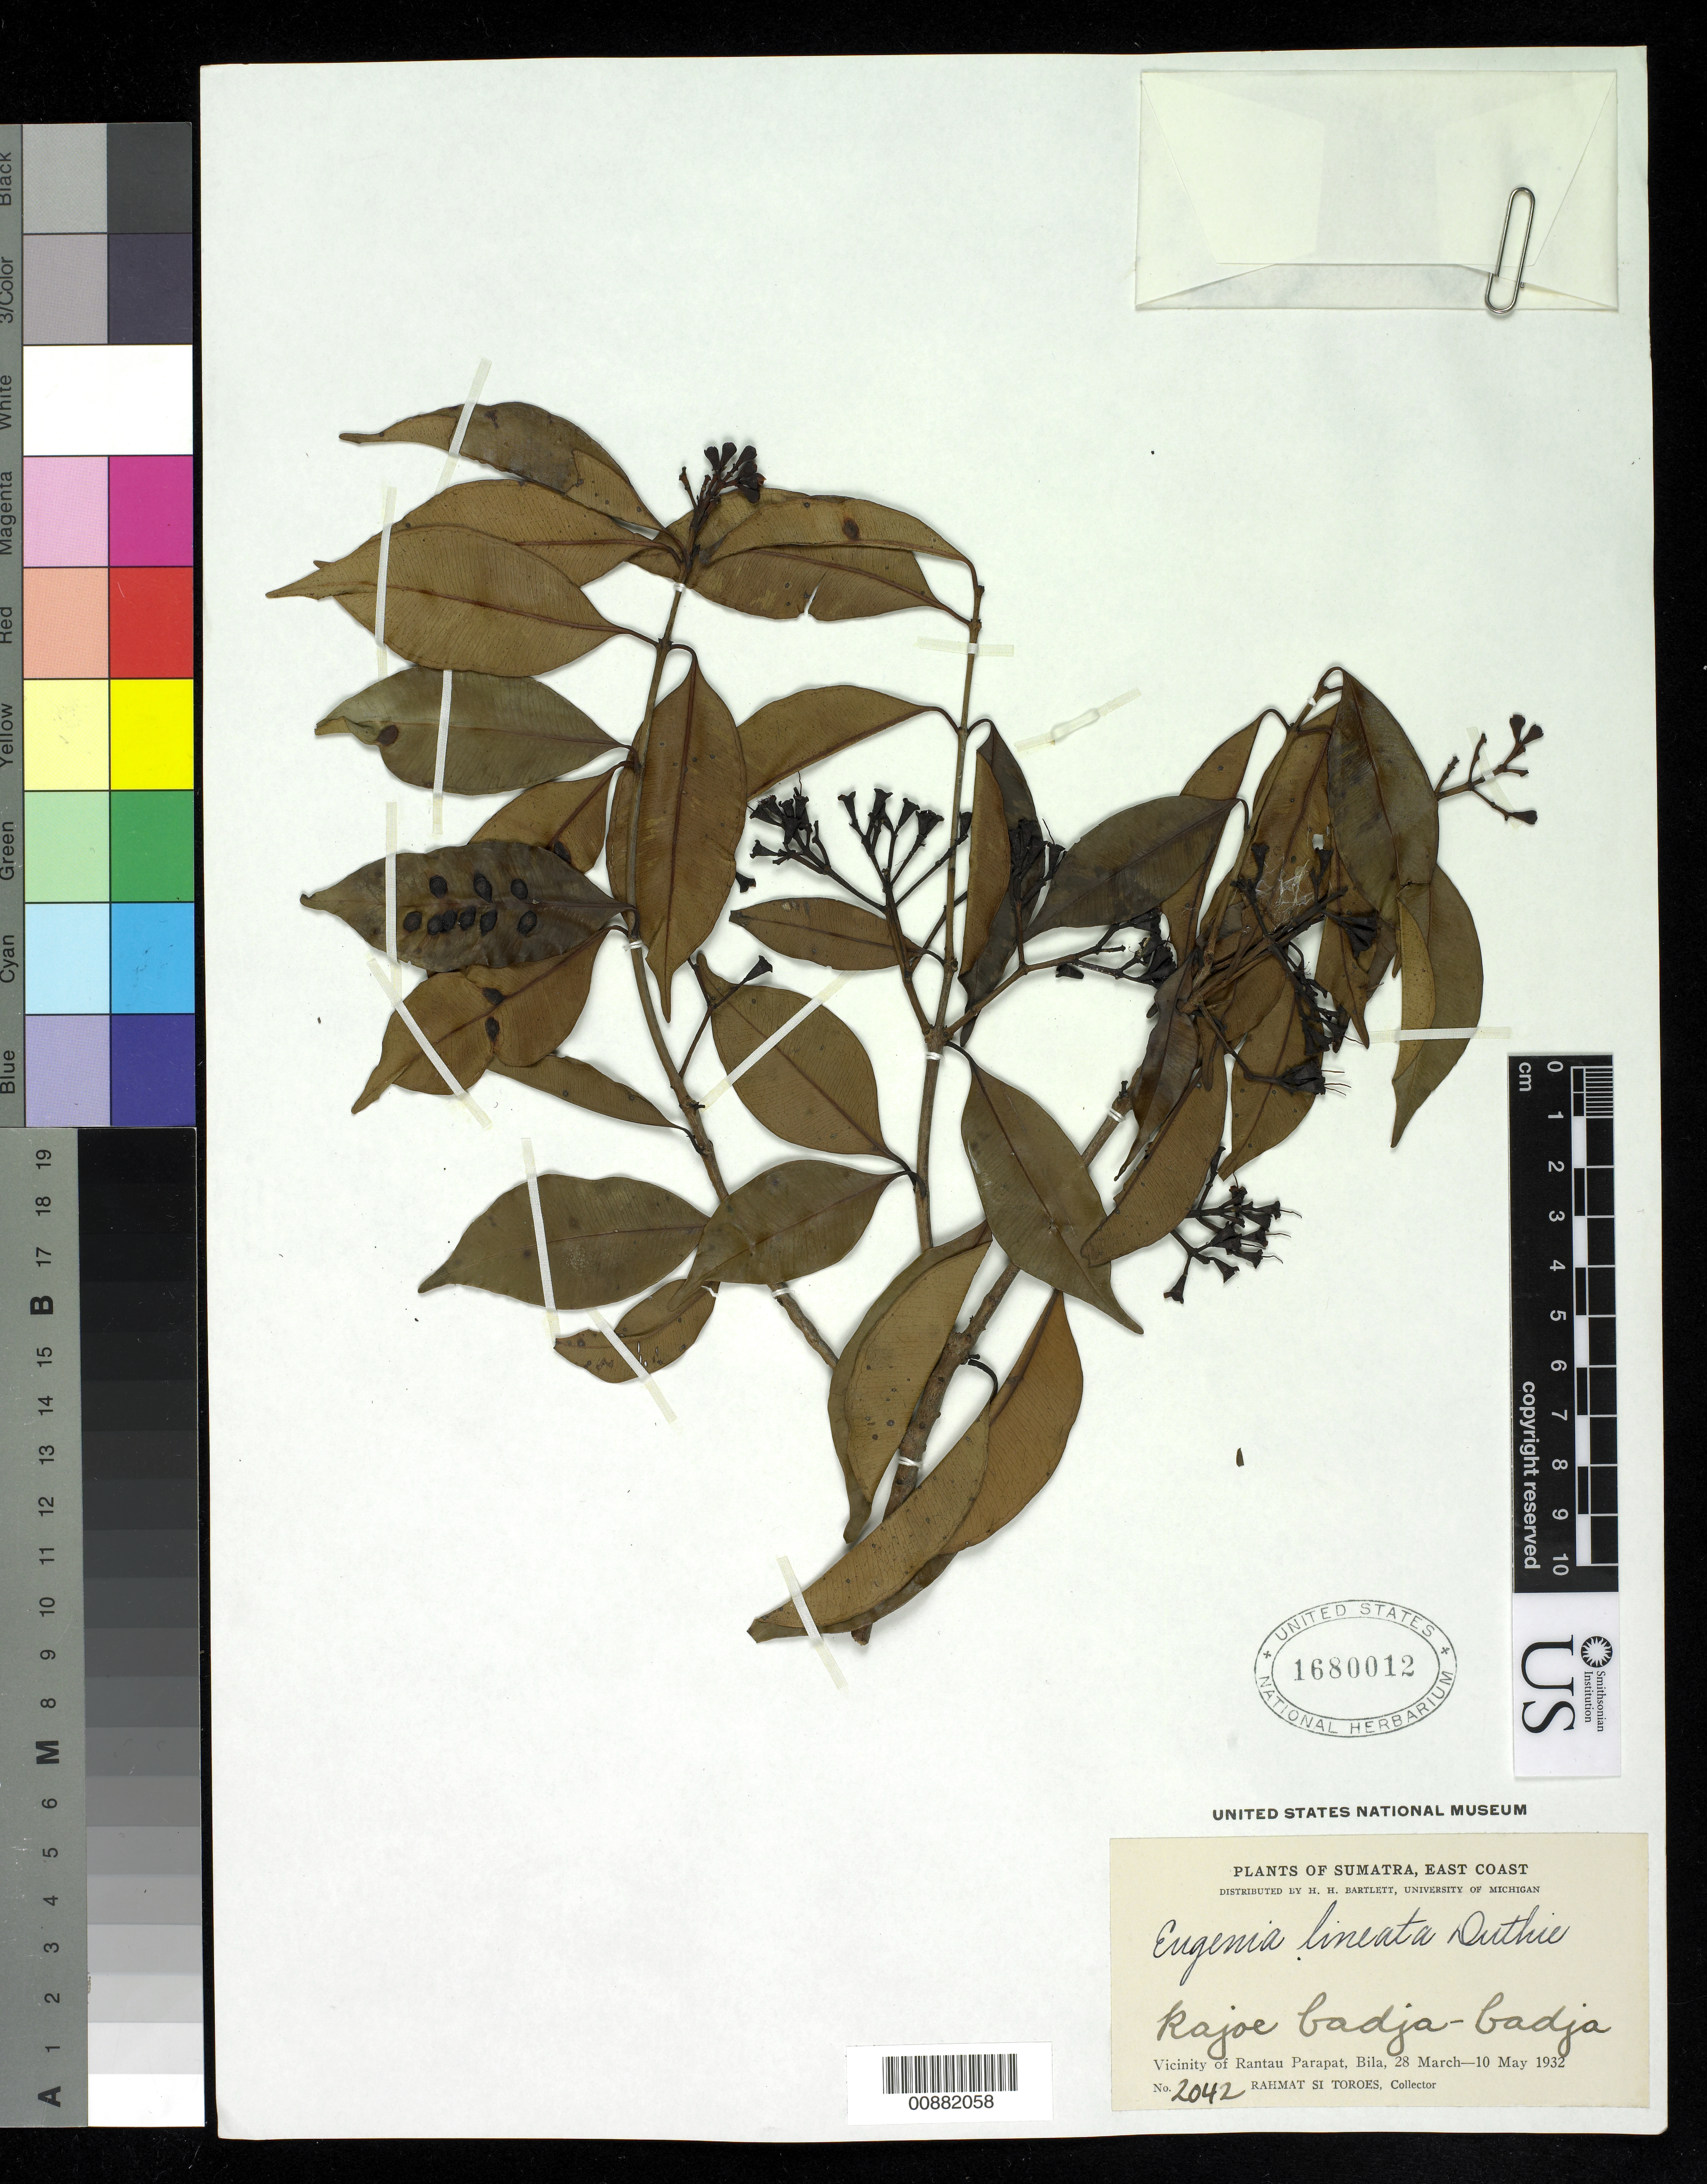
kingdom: Plantae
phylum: Tracheophyta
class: Magnoliopsida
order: Myrtales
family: Myrtaceae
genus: Syzygium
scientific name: Syzygium cerasiforme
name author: (Blume) Merr. & L.M. Perry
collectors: Rahmat Si Boeea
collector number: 2042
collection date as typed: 28 Mar 1932 to 10 May 1932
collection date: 1932-03-28/1932-05-10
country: Indonesia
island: Sumatra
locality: Vicinity of Rantau Parapat, Bila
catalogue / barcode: US 1680012